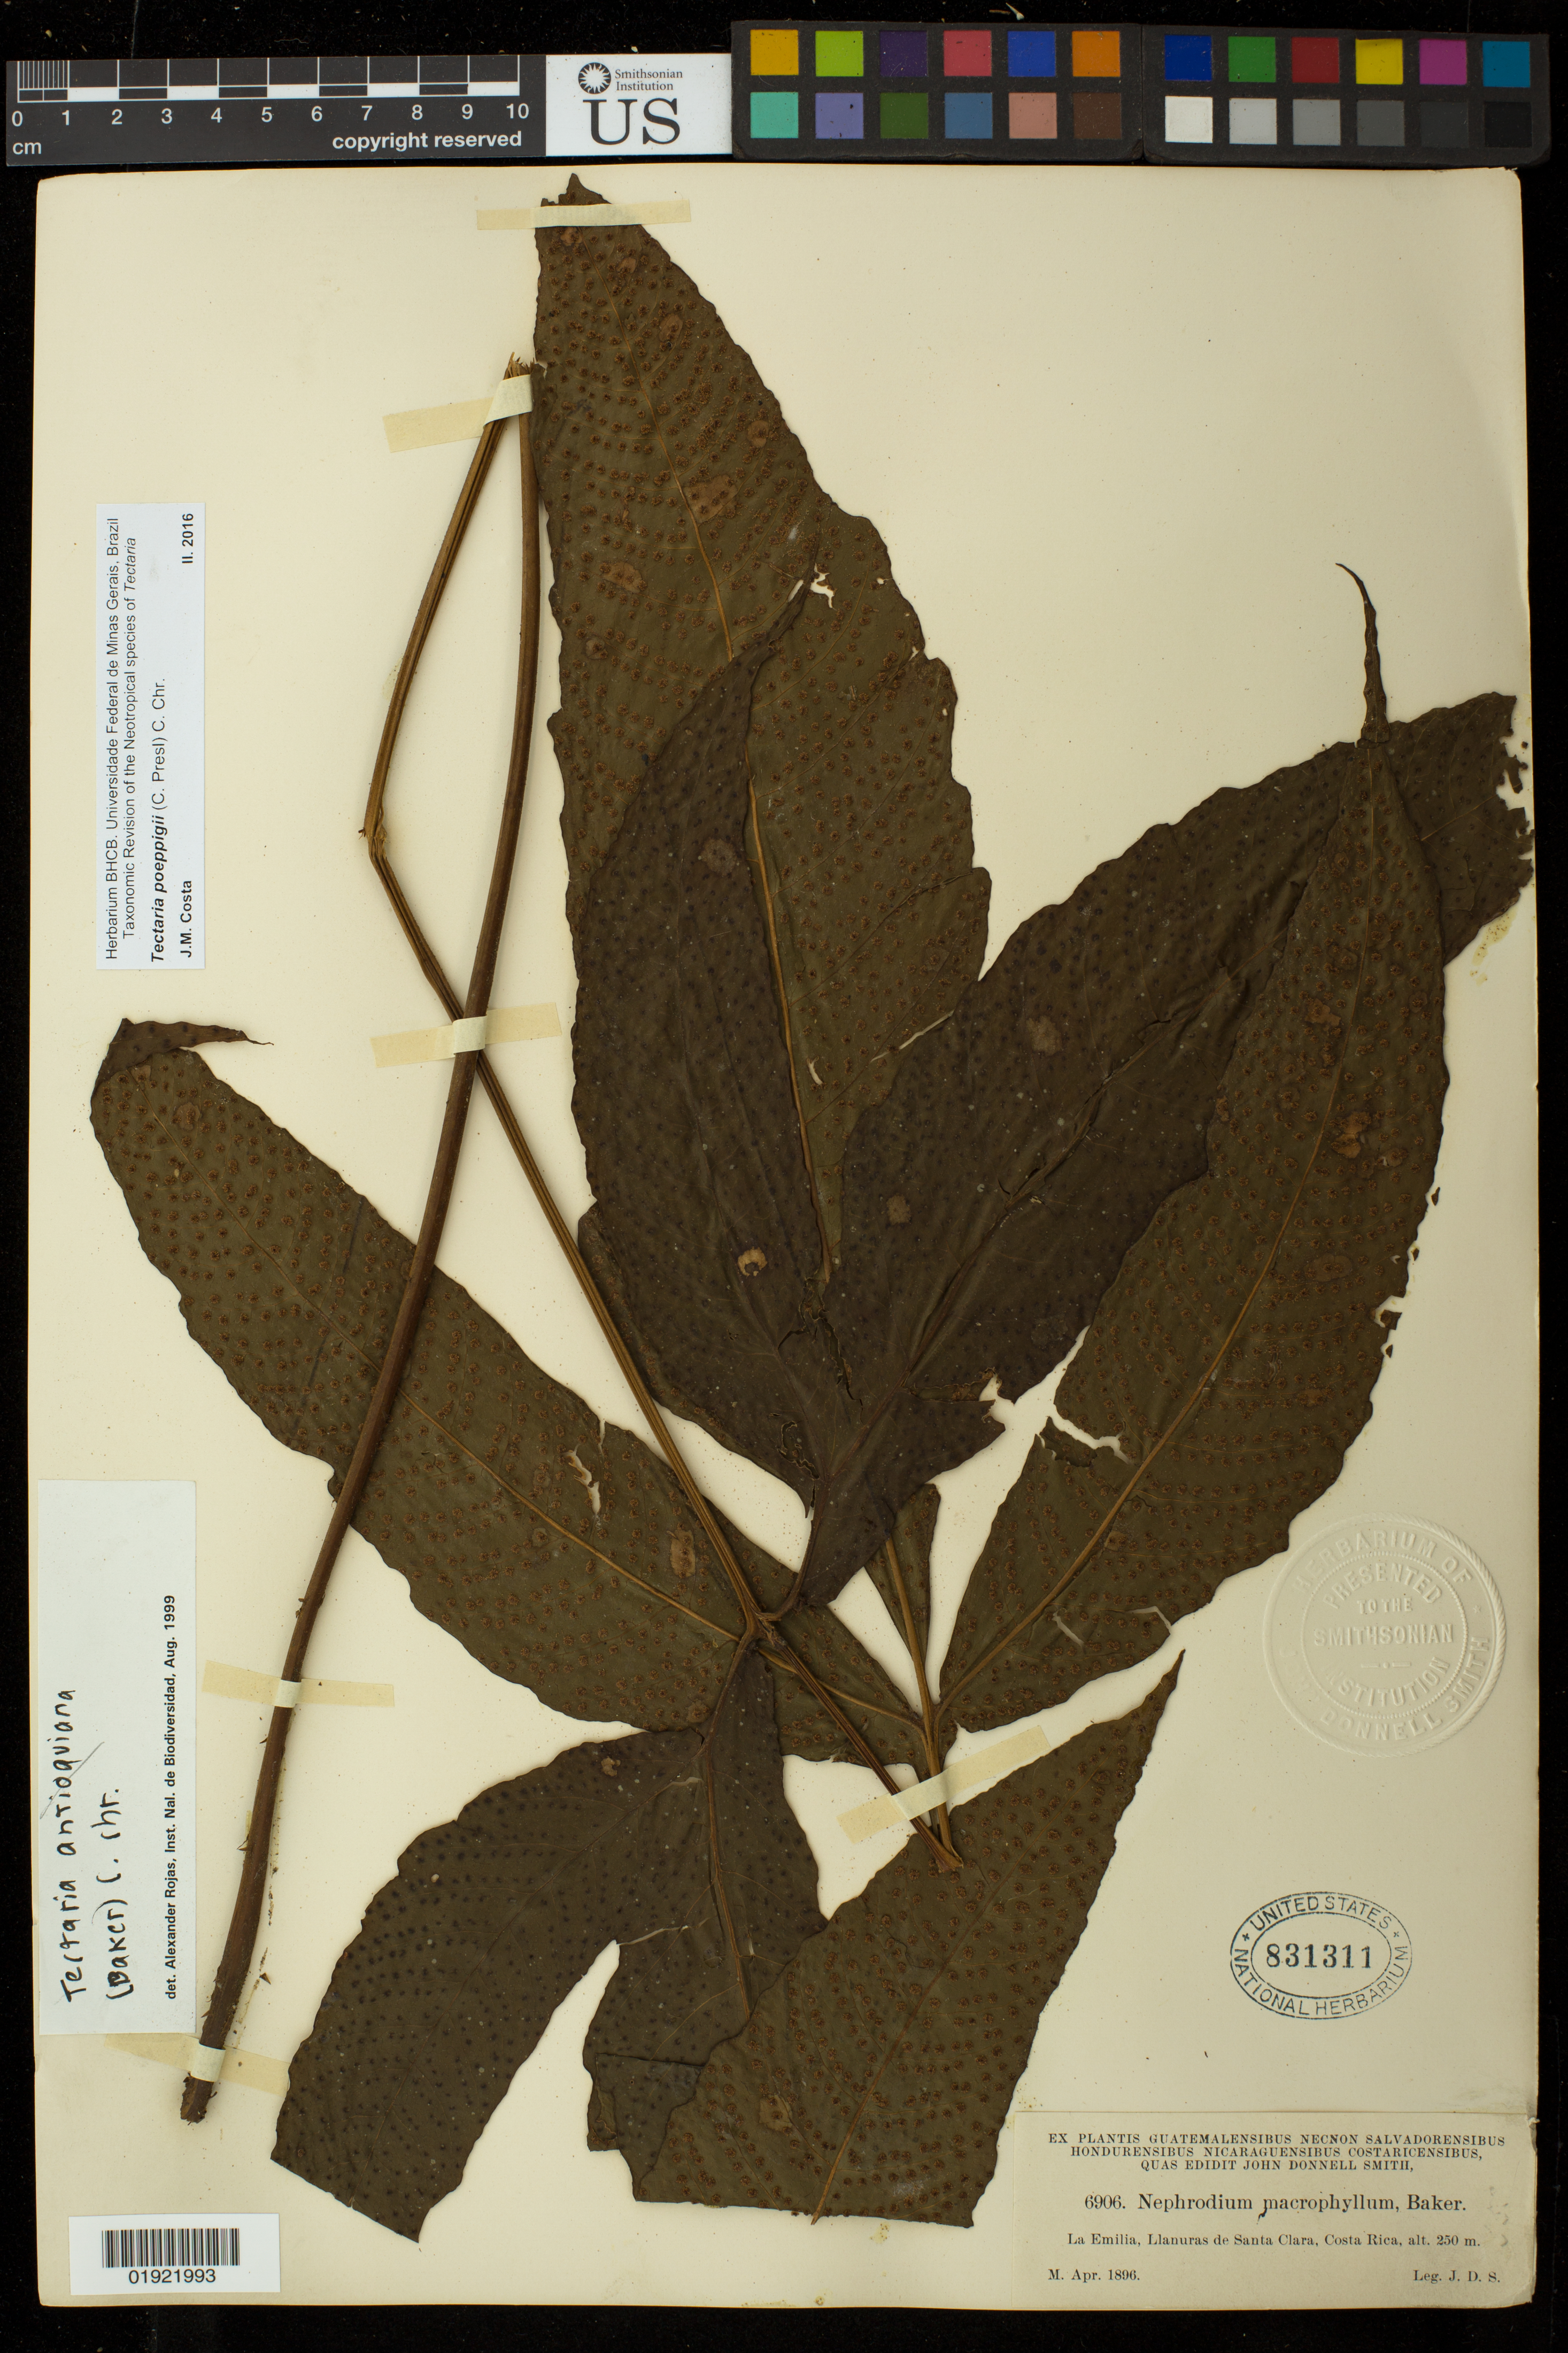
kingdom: Plantae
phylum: Tracheophyta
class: Polypodiopsida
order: Polypodiales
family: Tectariaceae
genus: Tectaria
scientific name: Tectaria poeppigii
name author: (Pr.) C. Chr.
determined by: Costa, J. M.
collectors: J. Donnell Smith et al.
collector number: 9606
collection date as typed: M. Apr, 1896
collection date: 1896-04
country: Costa Rica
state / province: Alajuela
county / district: San Carlos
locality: La Emilia, Llanuras de Santa Clara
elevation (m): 250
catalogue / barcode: US 931311